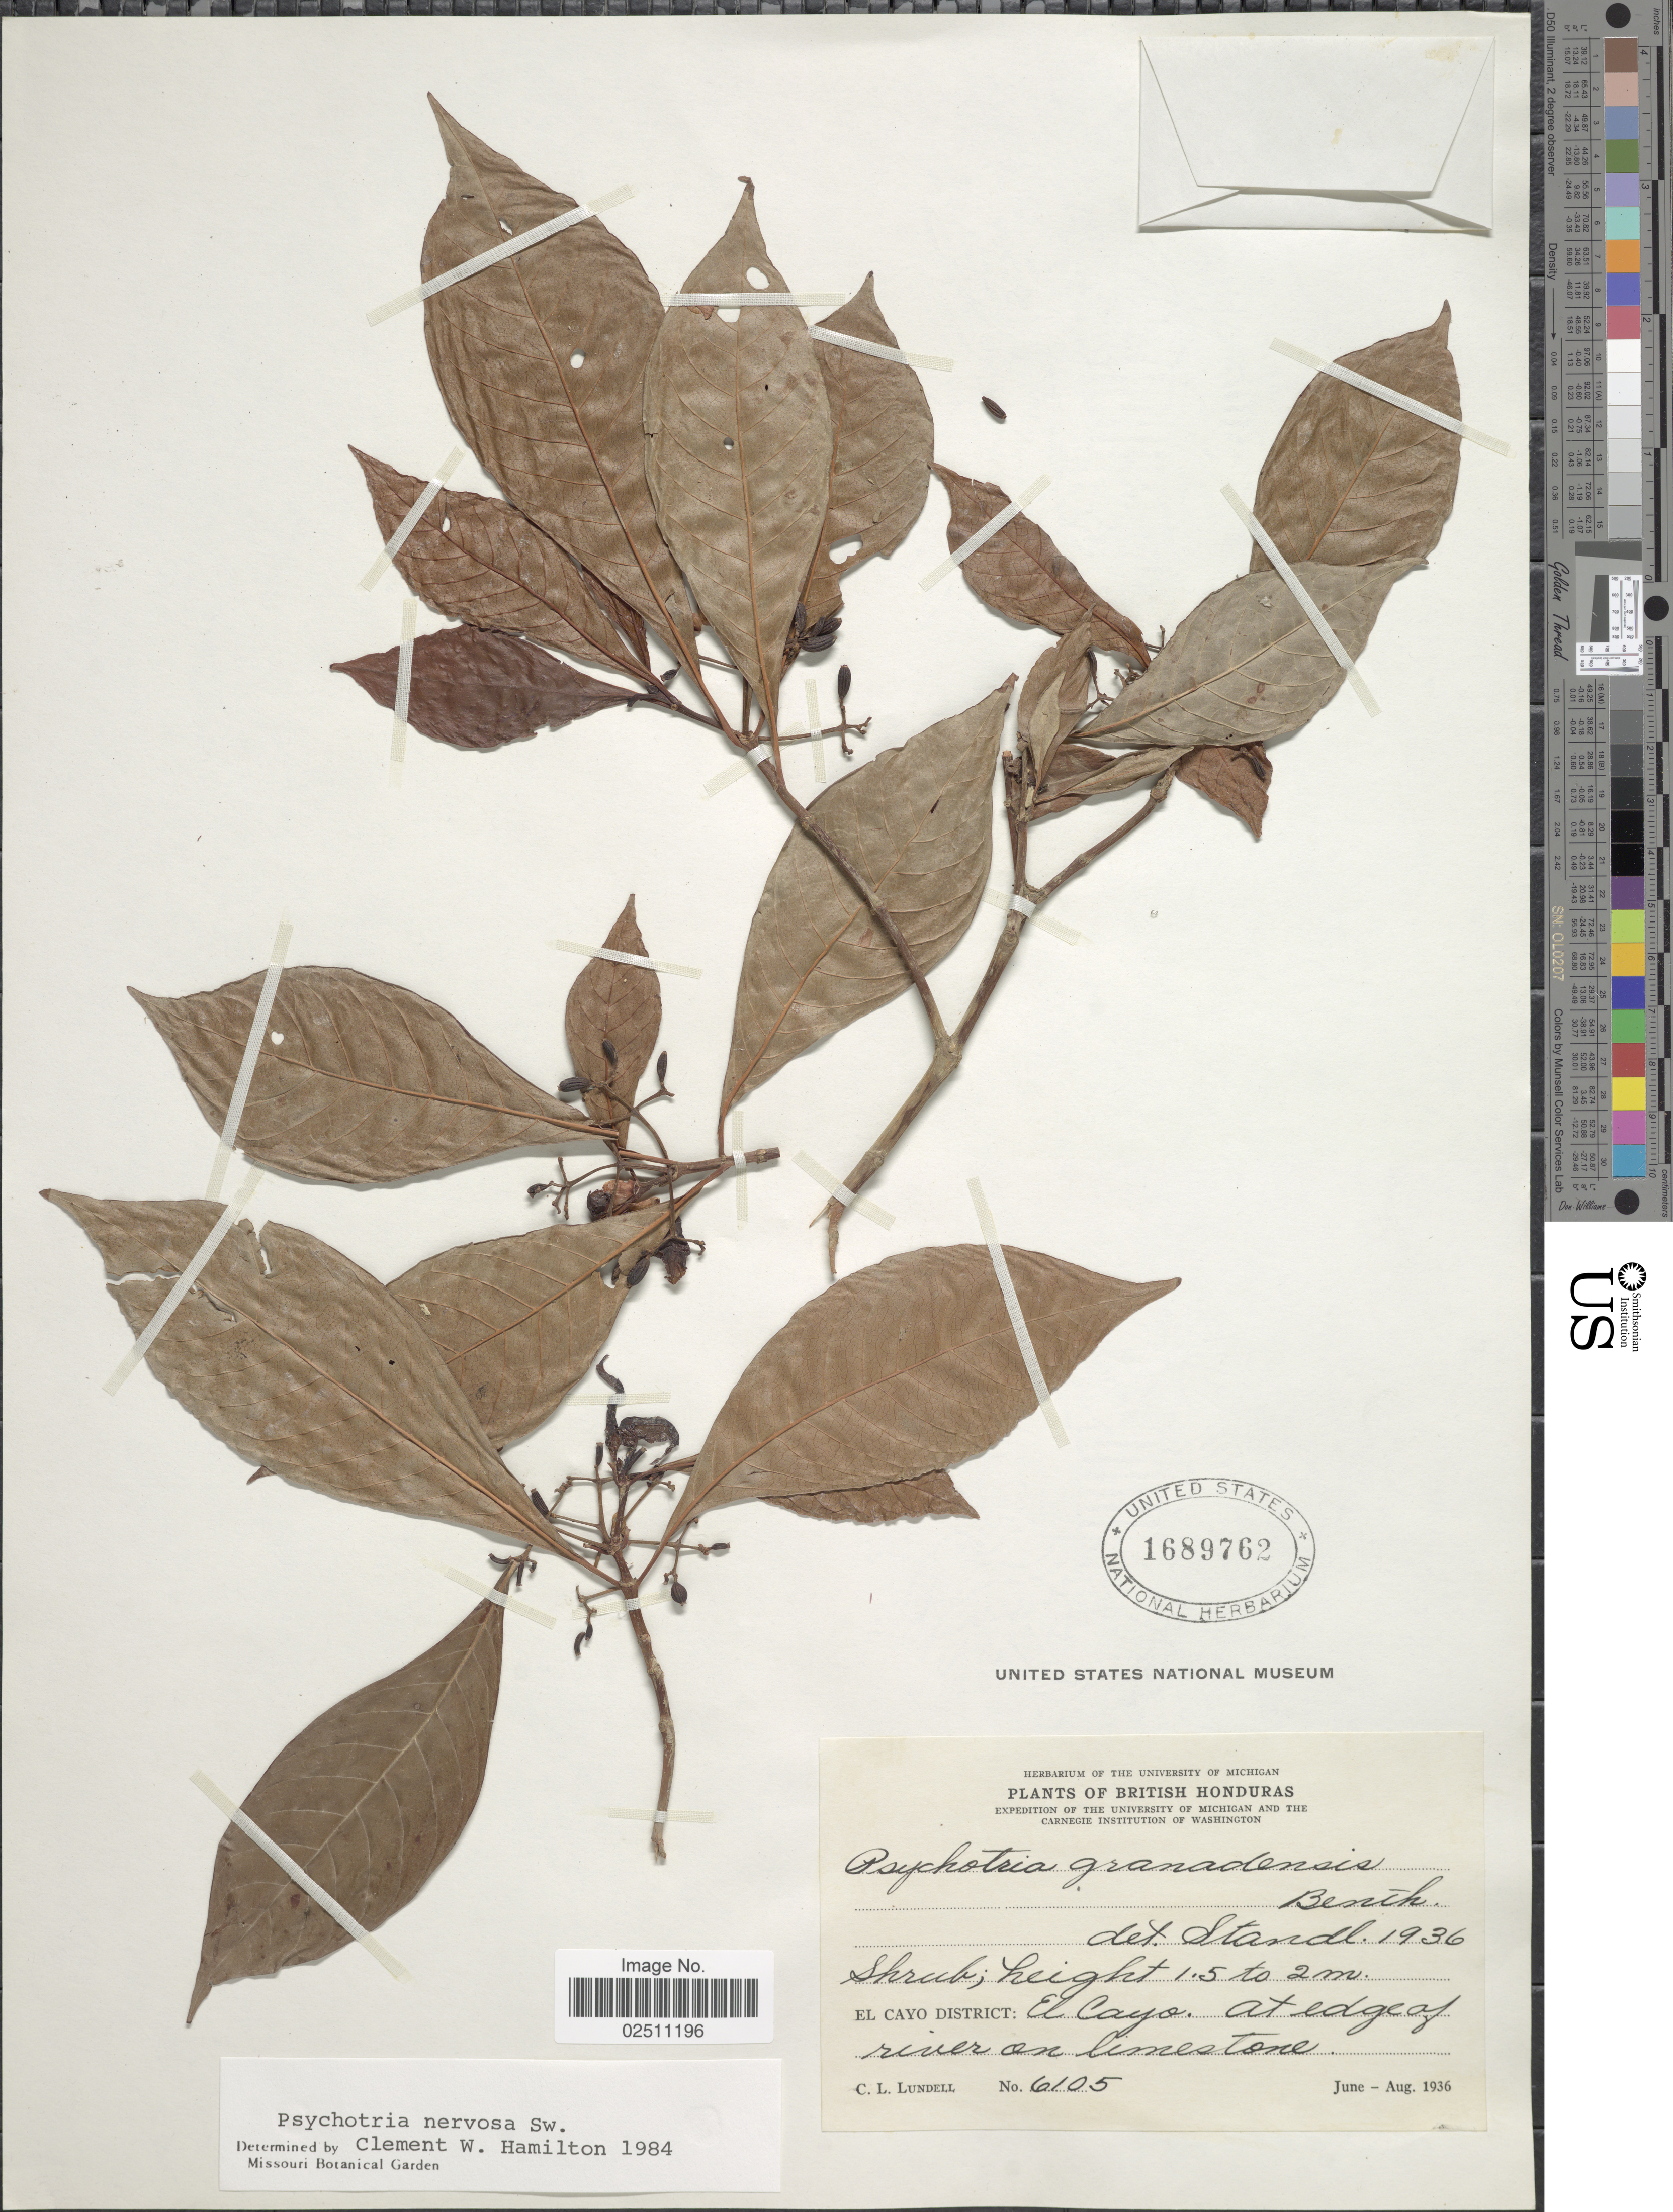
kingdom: Plantae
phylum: Tracheophyta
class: Magnoliopsida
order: Gentianales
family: Rubiaceae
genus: Psychotria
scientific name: Psychotria nervosa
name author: Sw.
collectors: C. L. Lundell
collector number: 6105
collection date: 1936-06/1936-08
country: Belize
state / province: Cayo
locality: British Honduras, El Cayo District: El Cayo, at edge of river on limestone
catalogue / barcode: US 1689762